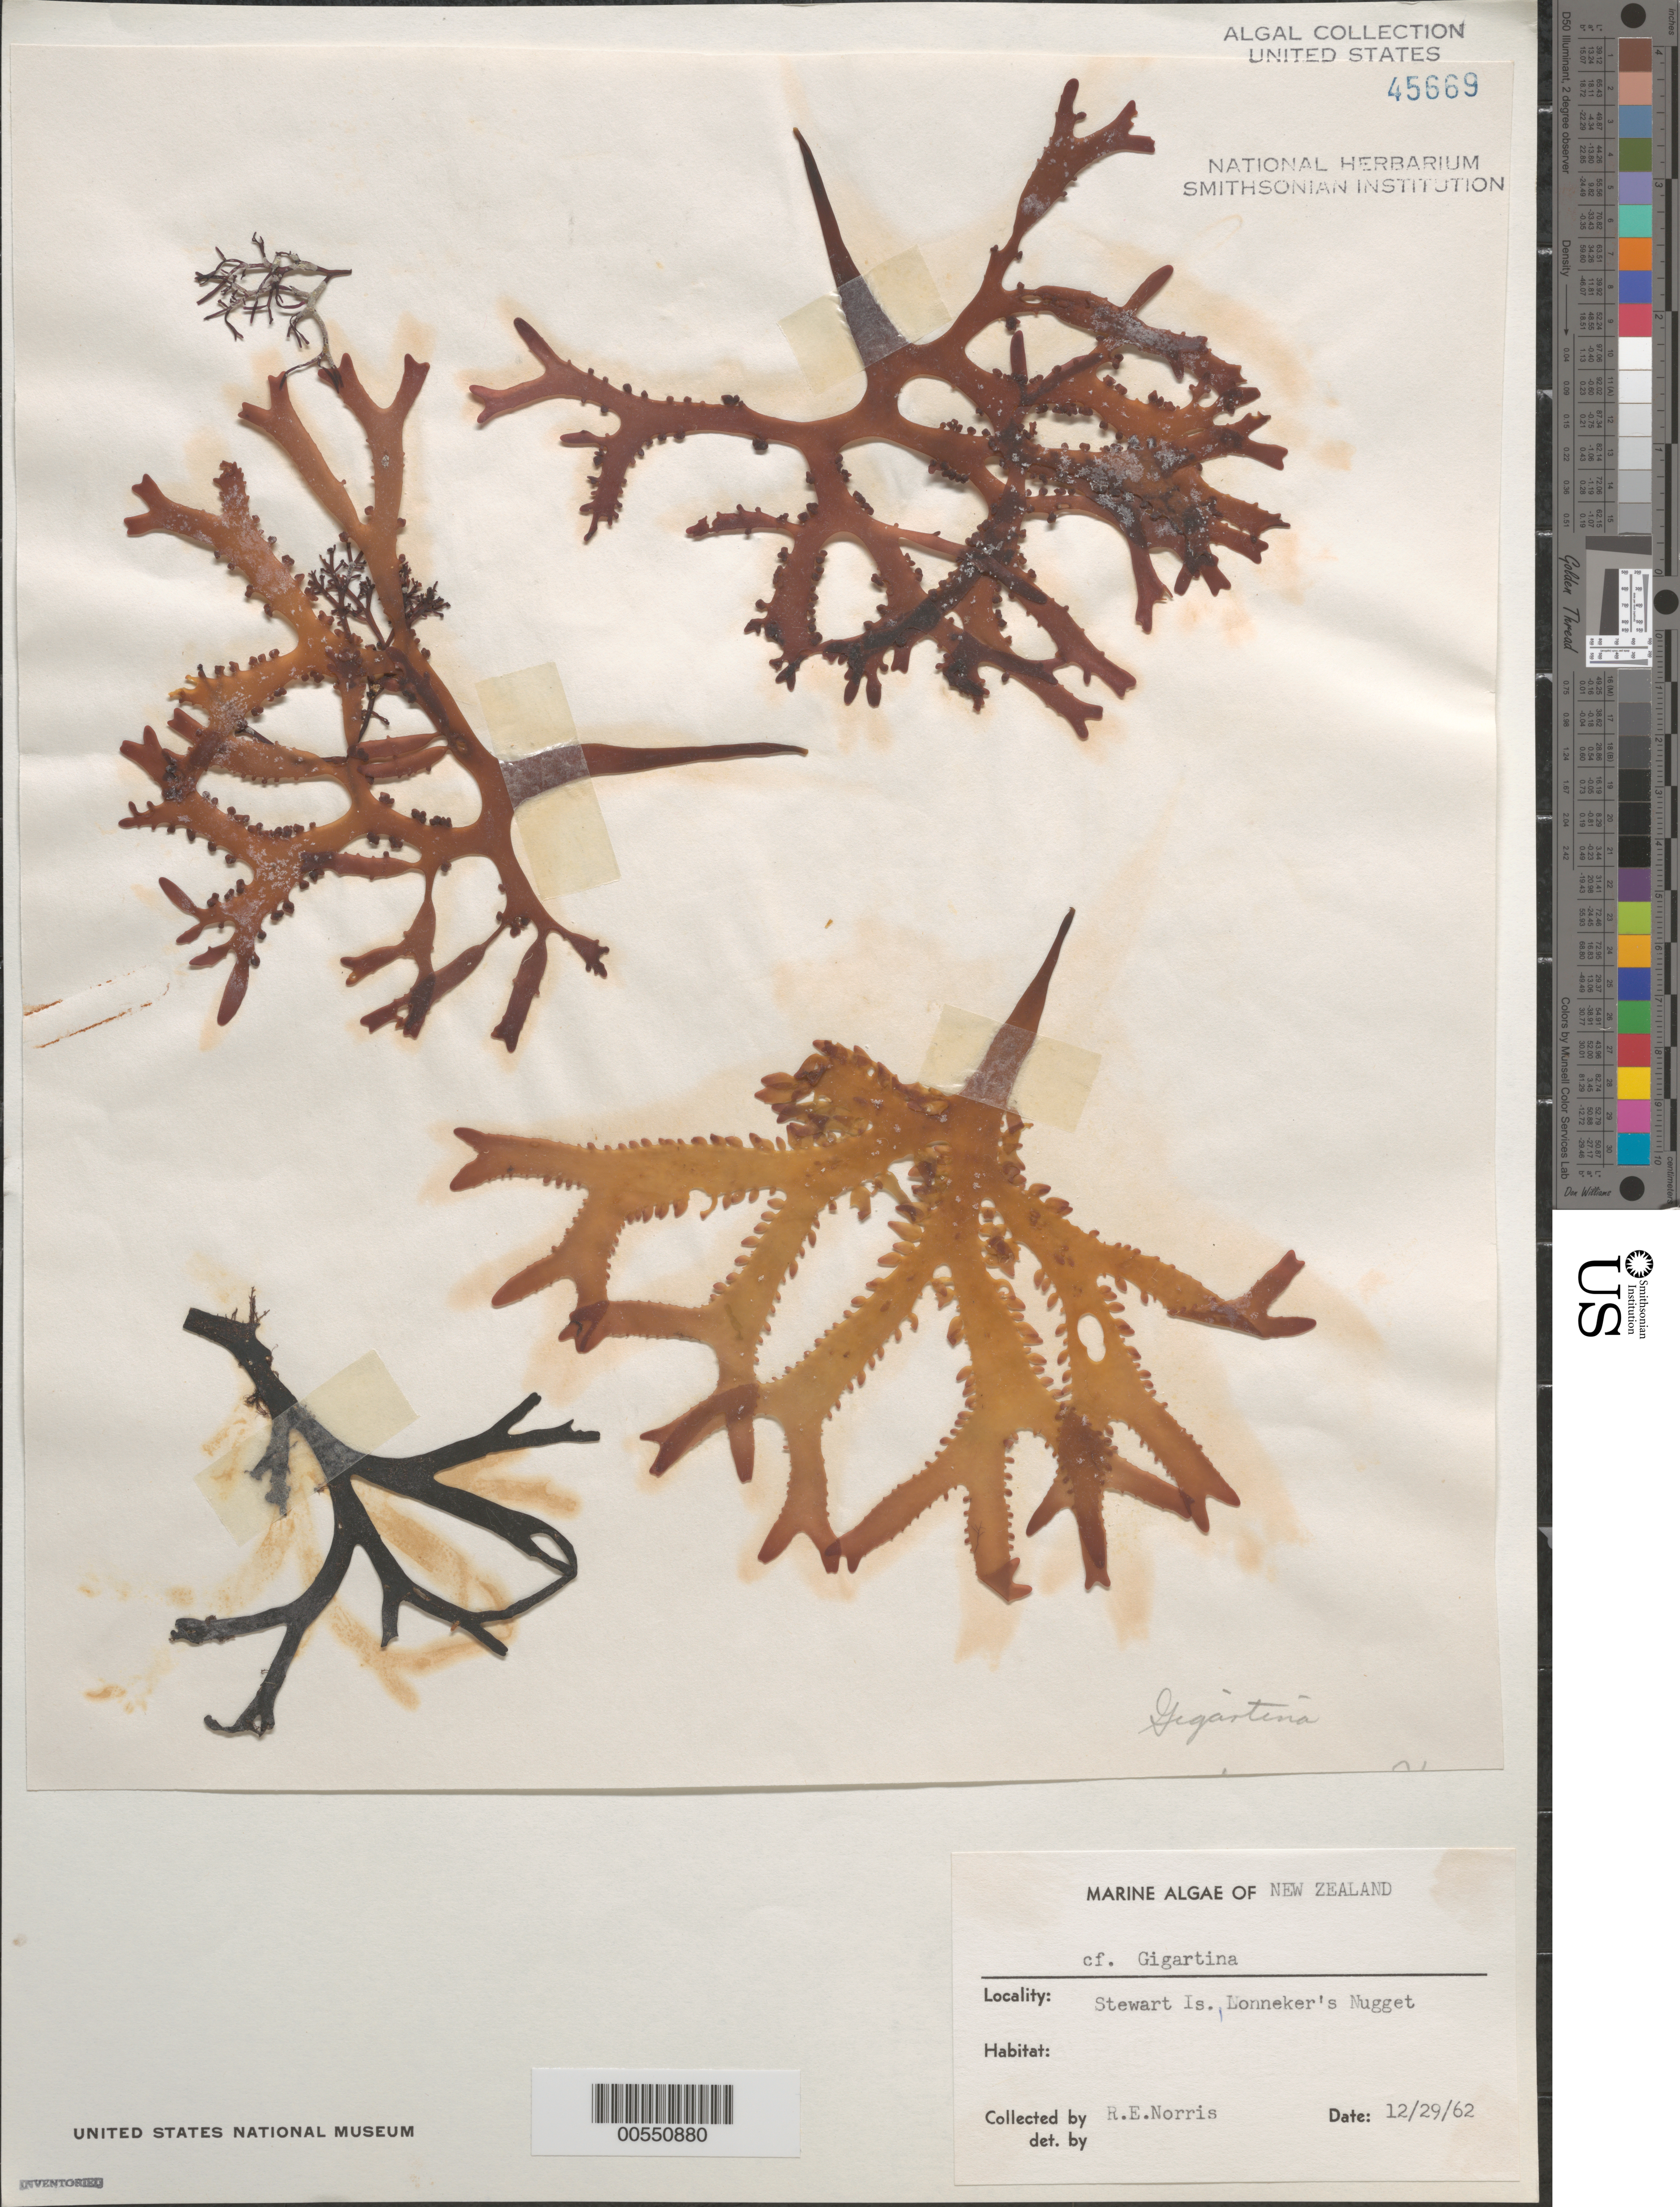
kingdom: Plantae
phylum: Rhodophyta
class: Florideophyceae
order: Gigartinales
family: Gigartinaceae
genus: Gigartina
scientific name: Gigartina sp.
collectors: R. E. Norris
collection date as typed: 29 Dec 1962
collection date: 1962-12-29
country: New Zealand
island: Stewart Island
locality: Lonneker's Nugget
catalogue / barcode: US 45669